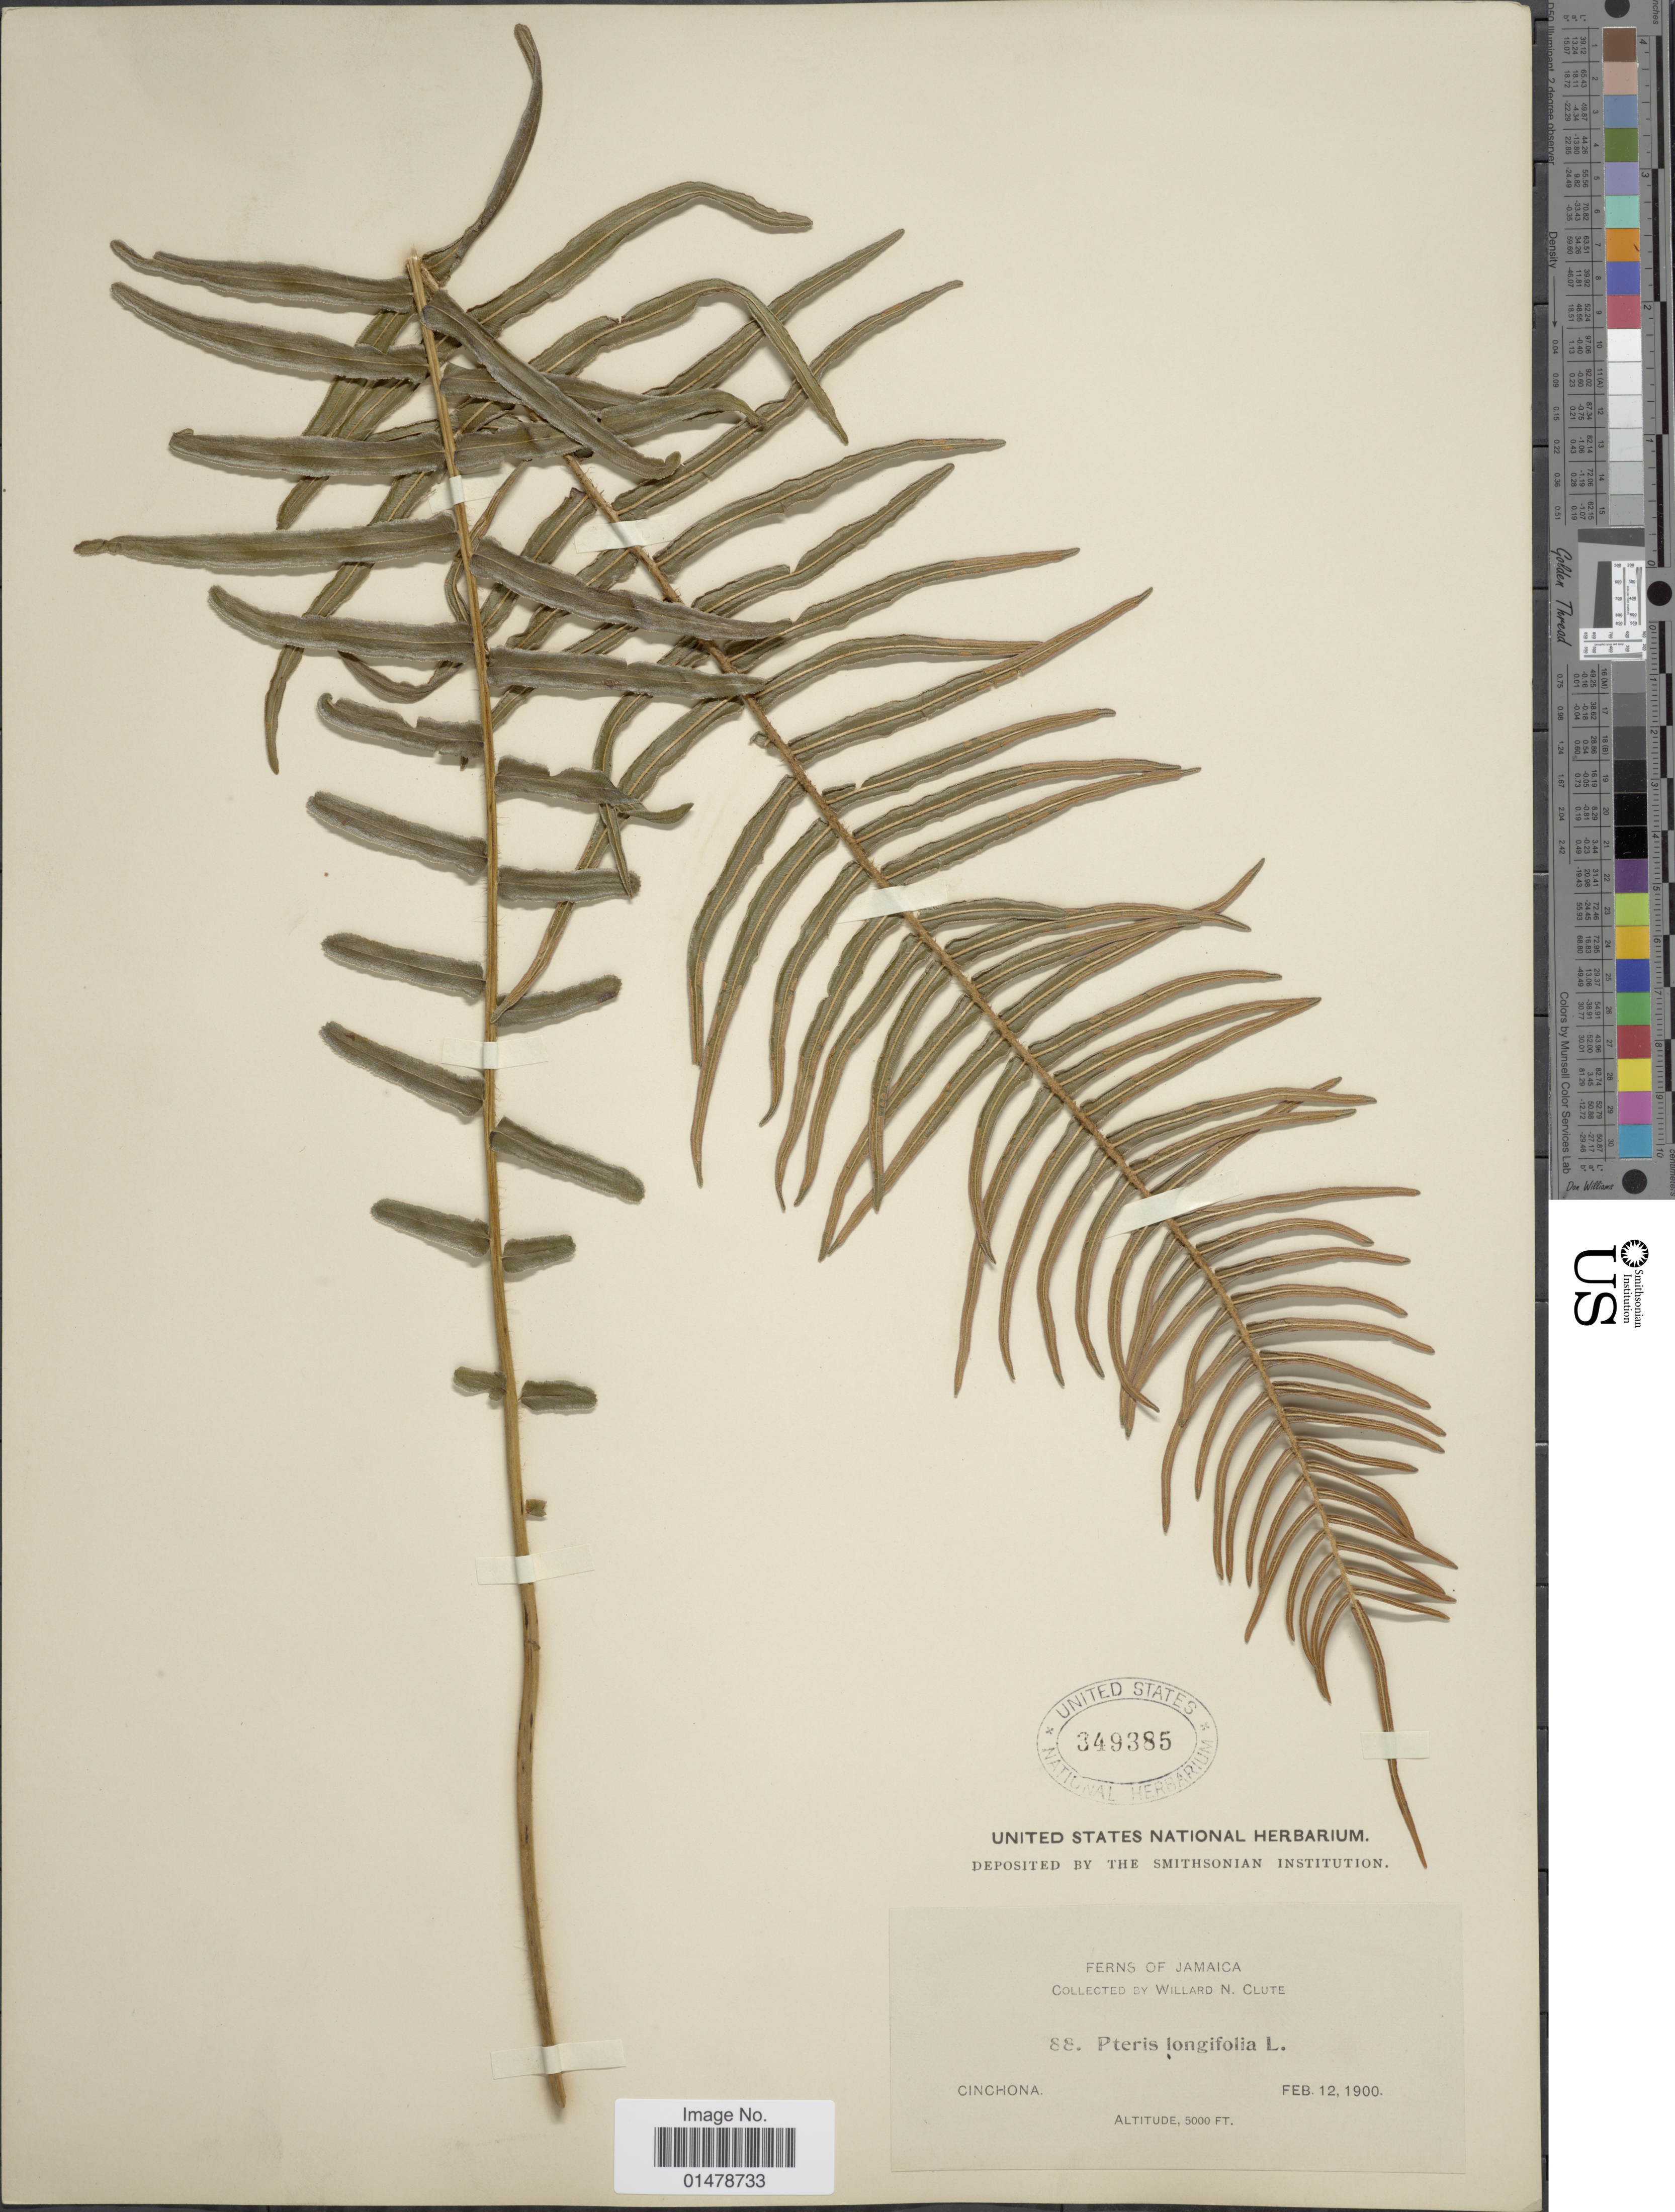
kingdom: Plantae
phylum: Tracheophyta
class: Polypodiopsida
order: Polypodiales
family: Pteridaceae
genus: Pteris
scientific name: Pteris longifolia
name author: L.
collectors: W. N. Clute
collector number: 88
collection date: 1900-02-12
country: Jamaica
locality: Cinchona.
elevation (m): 1524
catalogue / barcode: US 349385